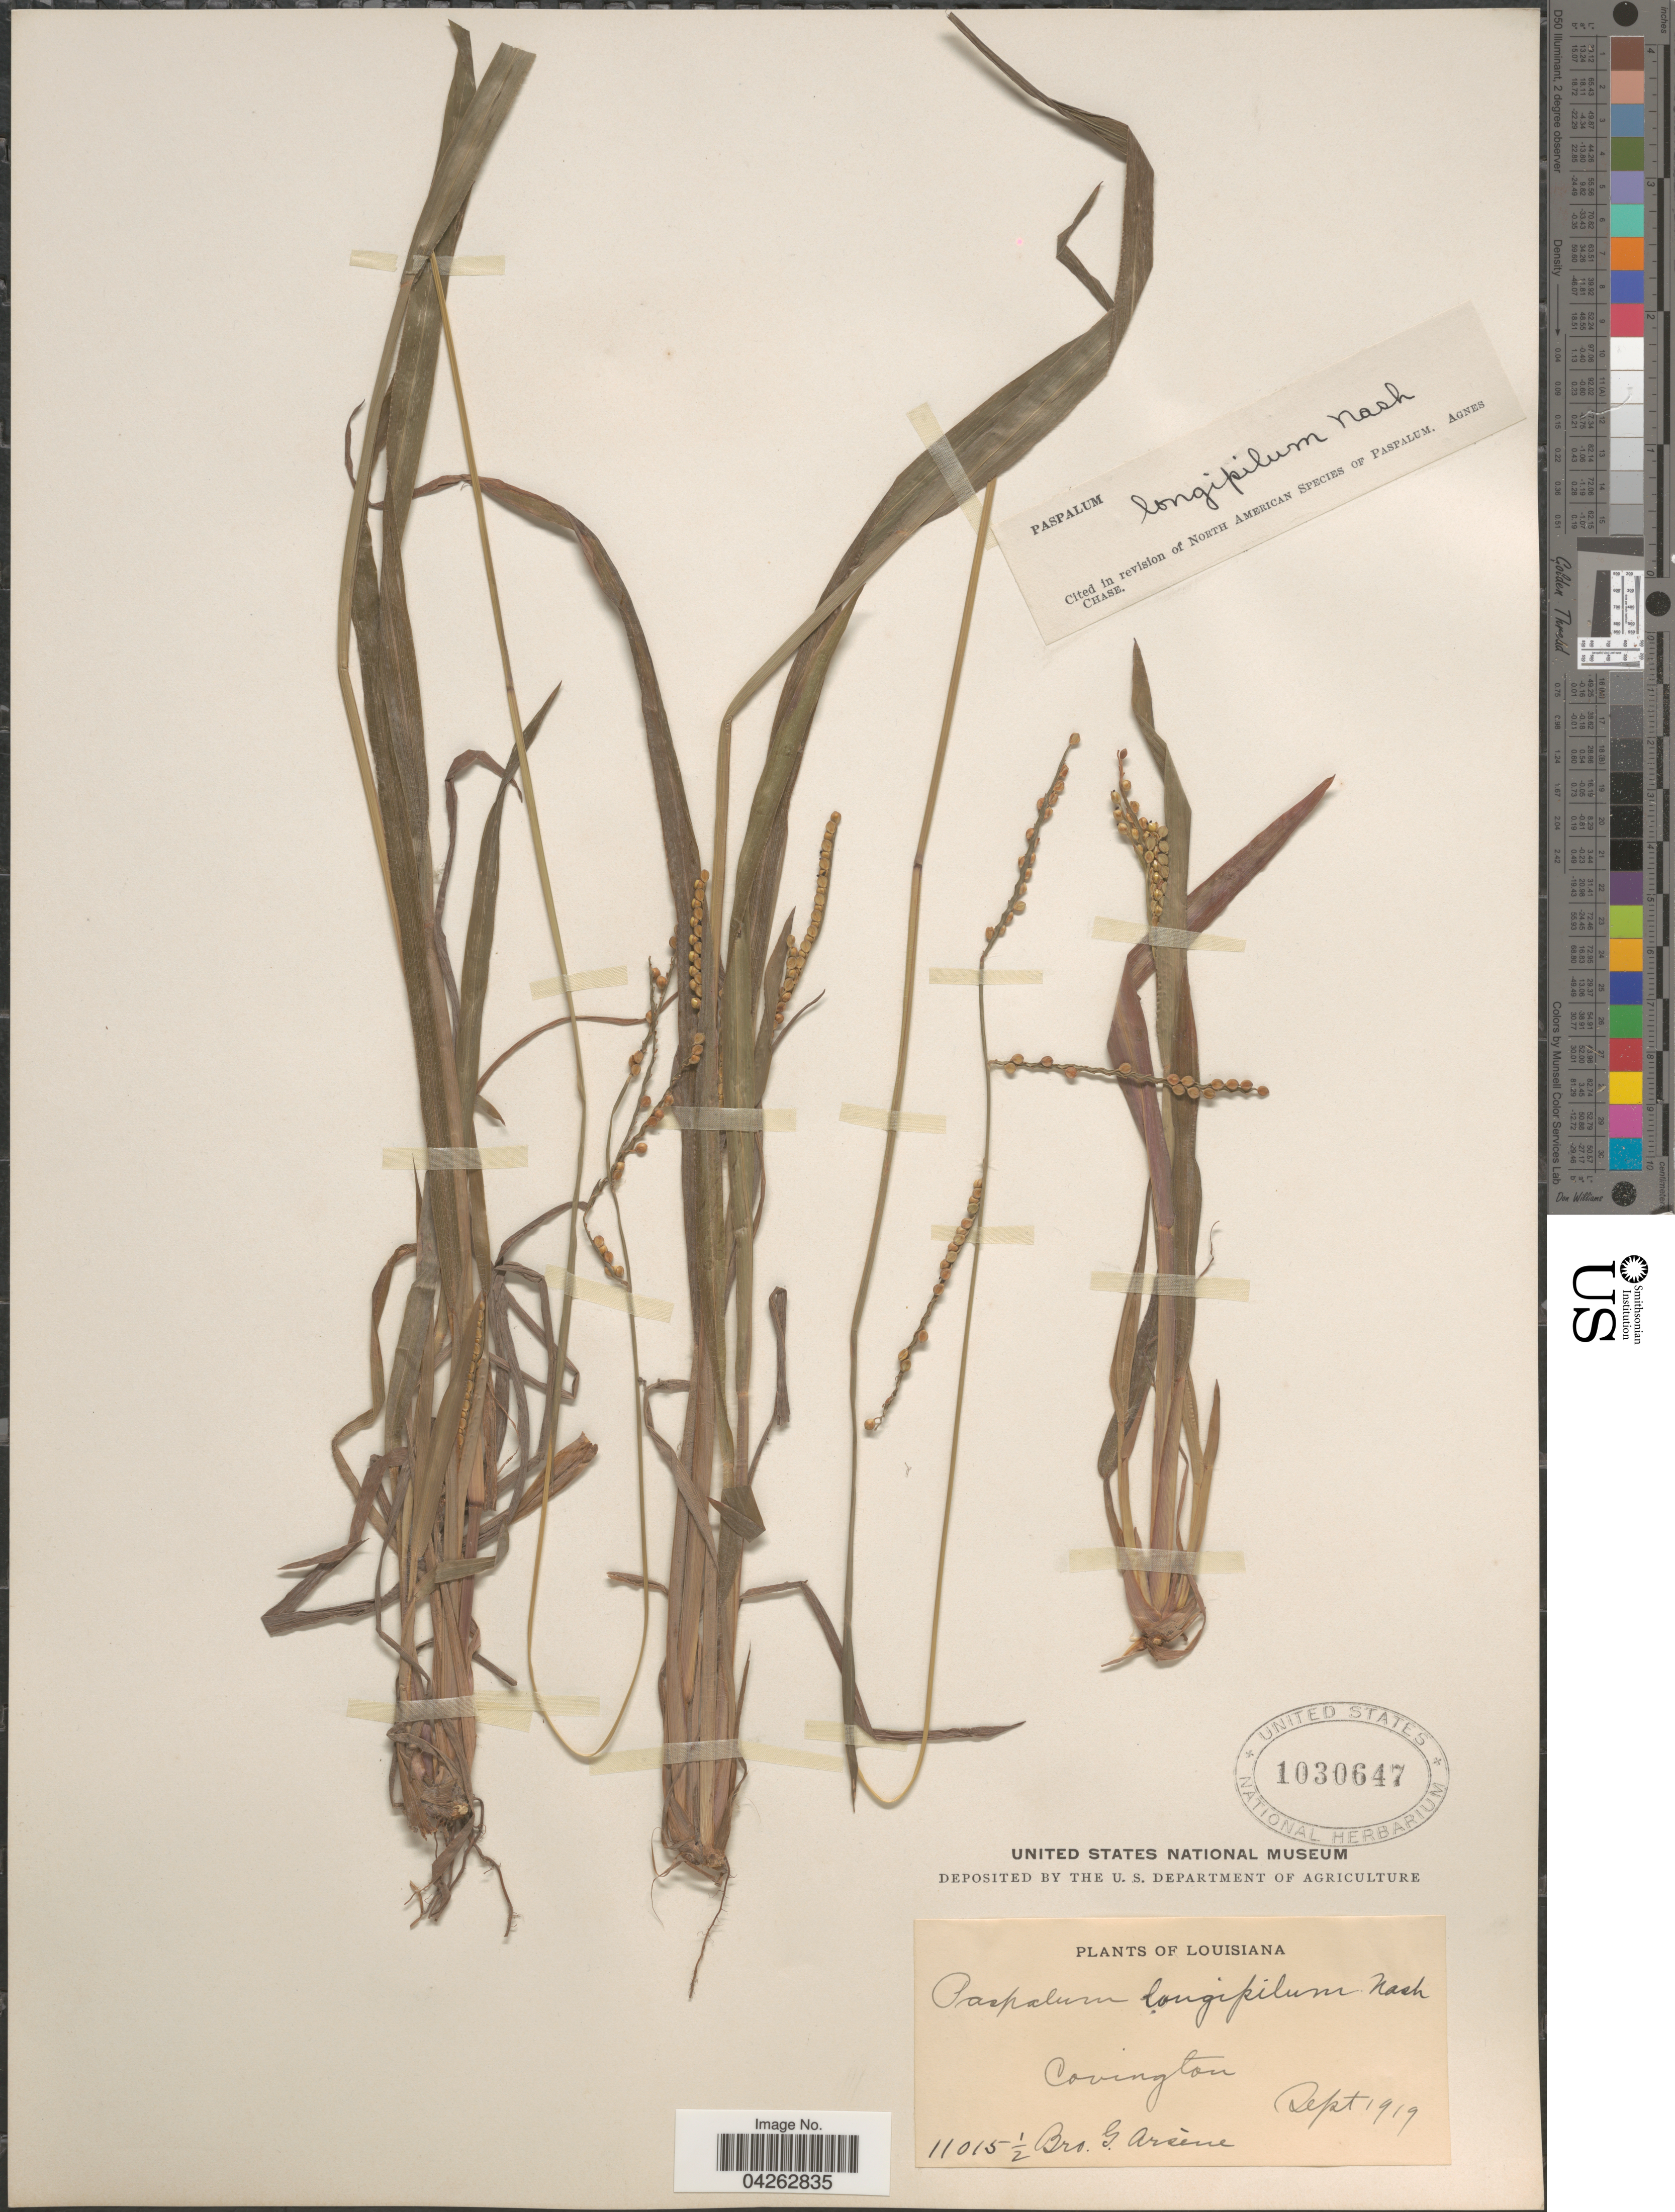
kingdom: Plantae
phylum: Tracheophyta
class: Liliopsida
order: Poales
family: Poaceae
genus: Paspalum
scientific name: Paspalum longipilum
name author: Nash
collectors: Bro. G. Arsène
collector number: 11015½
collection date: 1919-09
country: United States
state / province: Louisiana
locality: Covington.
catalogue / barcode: US 1030647